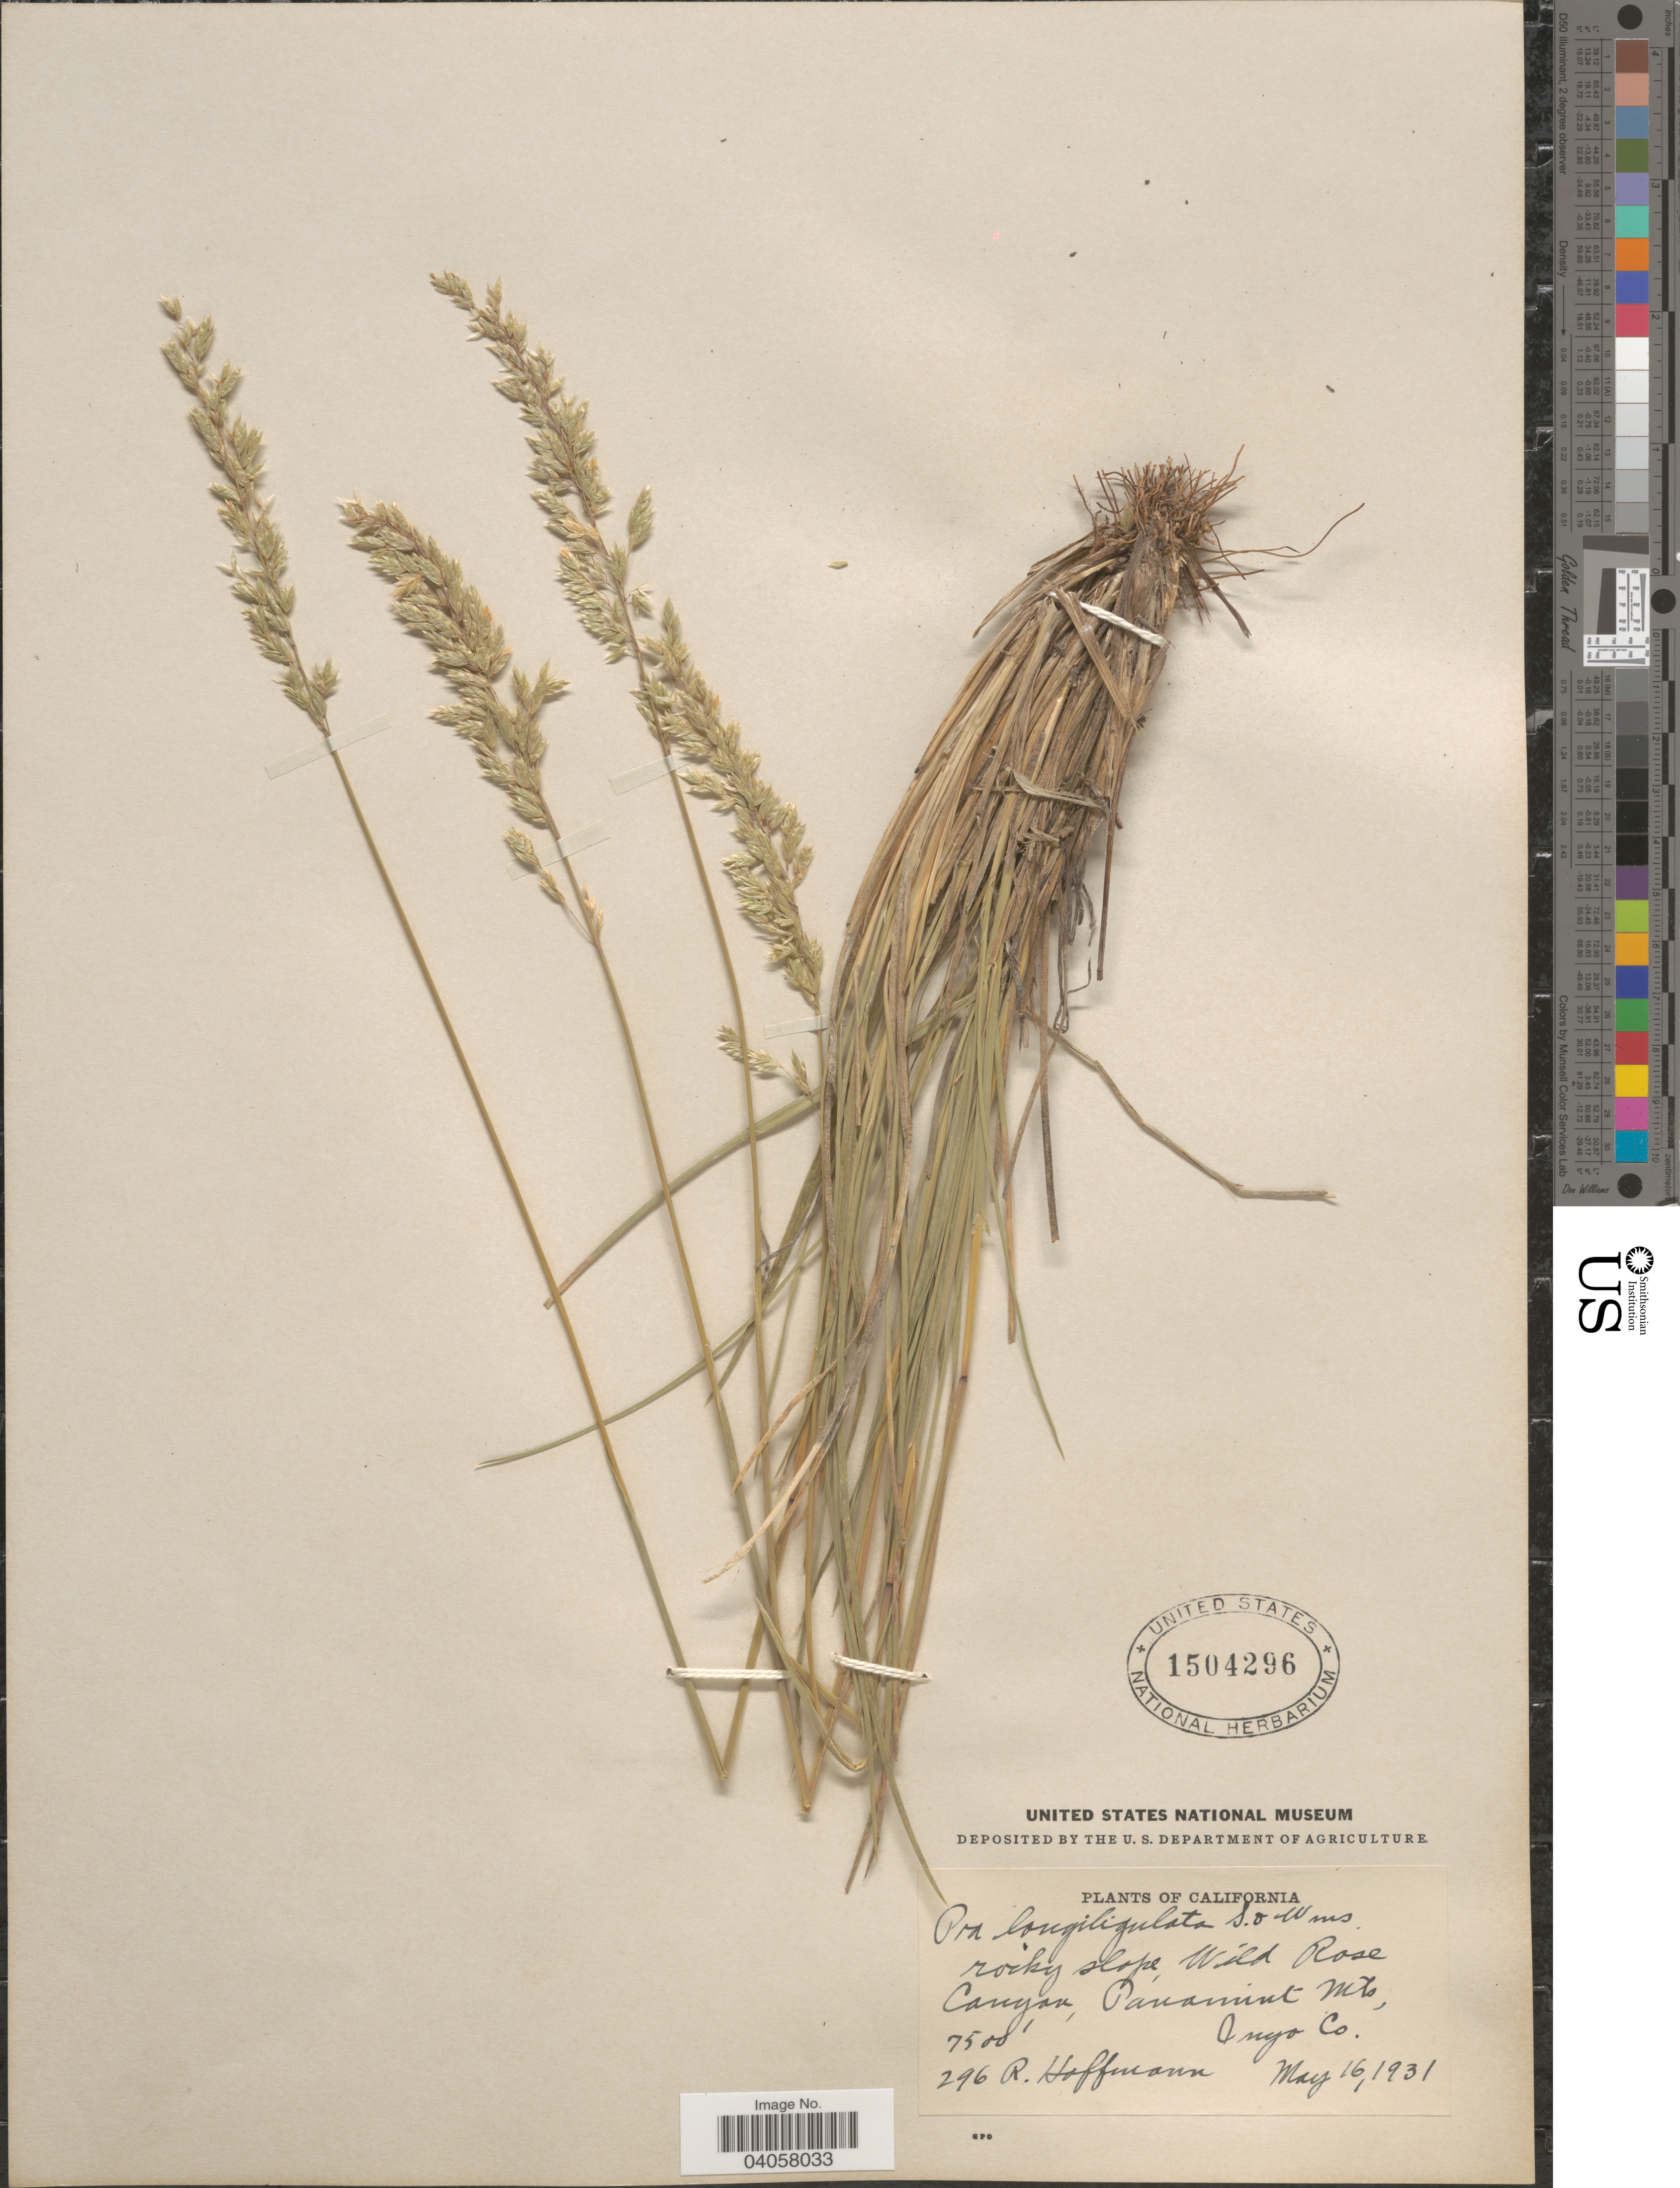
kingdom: Plantae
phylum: Tracheophyta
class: Liliopsida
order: Poales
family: Poaceae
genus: Poa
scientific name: Poa fendleriana subsp. longiligula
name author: (Scribn. & T.A. Williams) Soreng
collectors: R. Hoffmann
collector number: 296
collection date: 1931-05-16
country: United States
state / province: California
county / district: Inyo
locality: Rocky slope, Wild Rose Canyon, Panamint Mts, Inyo Co.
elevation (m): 2286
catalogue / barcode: US 1504296